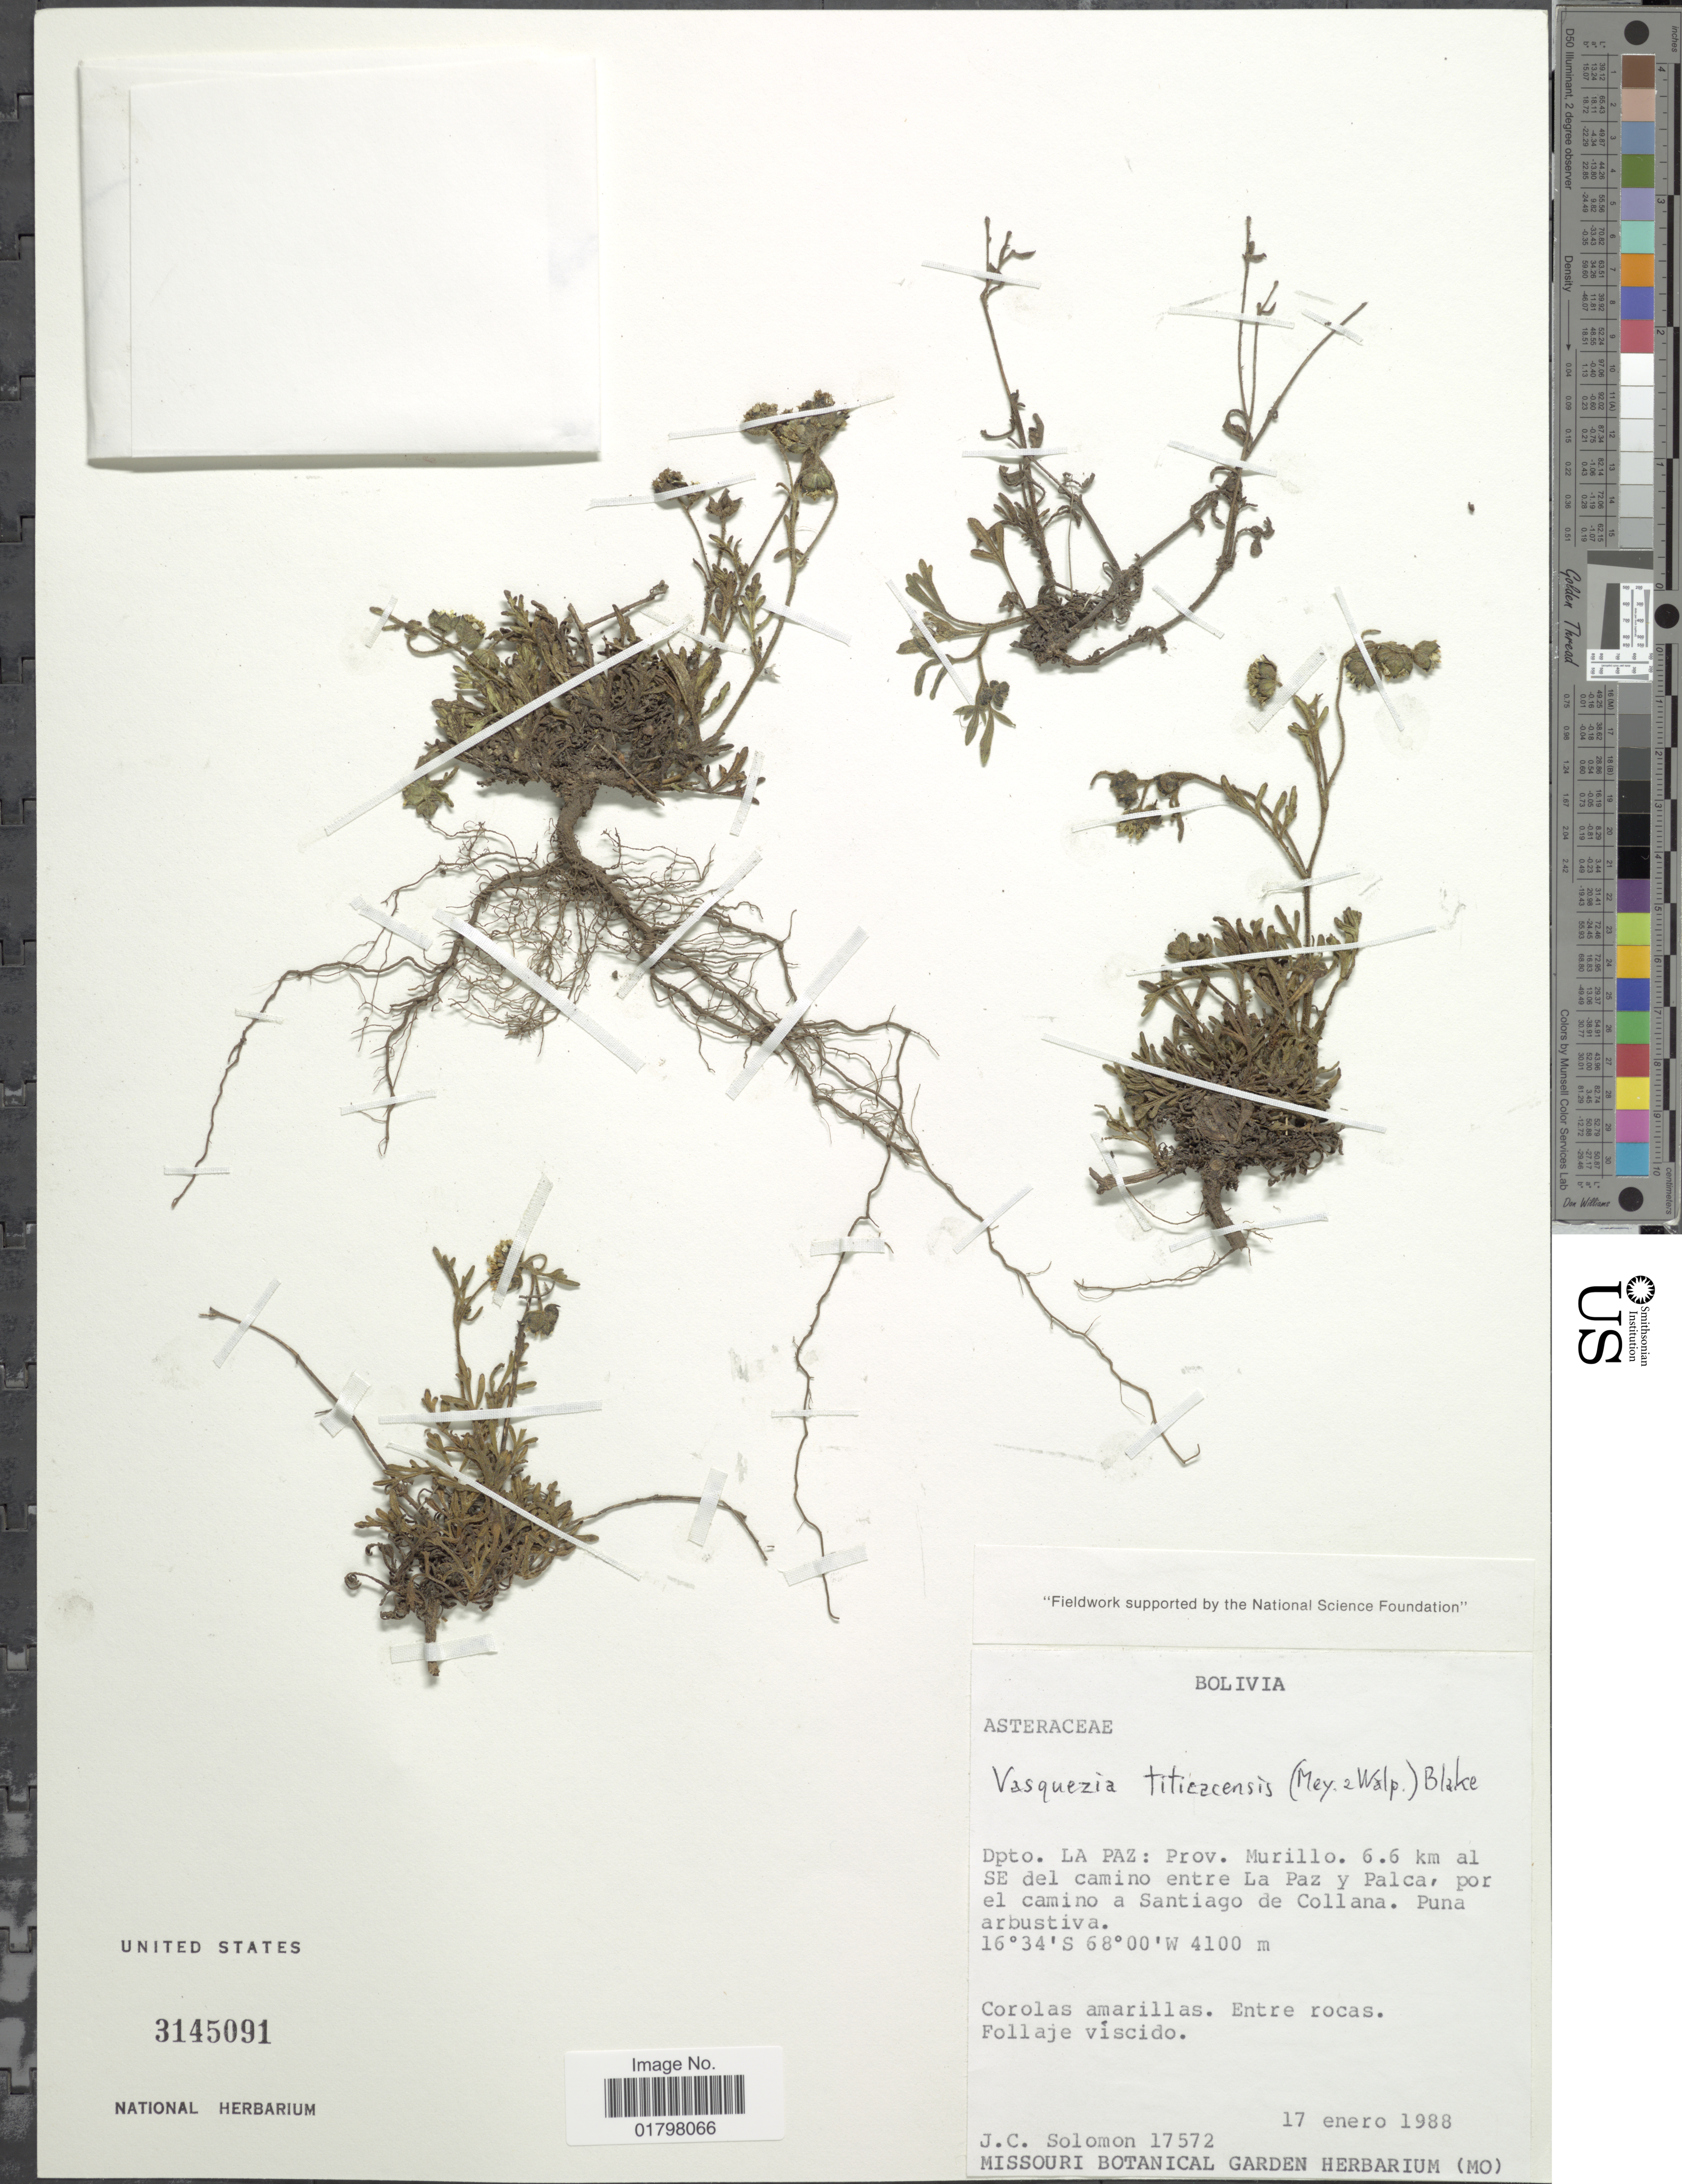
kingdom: Plantae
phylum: Tracheophyta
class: Magnoliopsida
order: Asterales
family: Asteraceae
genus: Vasquesia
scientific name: Vasquesia titicacensis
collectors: J. C. Solomon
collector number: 17572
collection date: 1988-01-17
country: Bolivia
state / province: La Paz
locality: Dpto. La Paz: Prov. Murillo. 6.6 km al SE del camino entre La Paz y Palca, por el camino a Santiago de Collana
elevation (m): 4100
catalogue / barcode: US 3145091